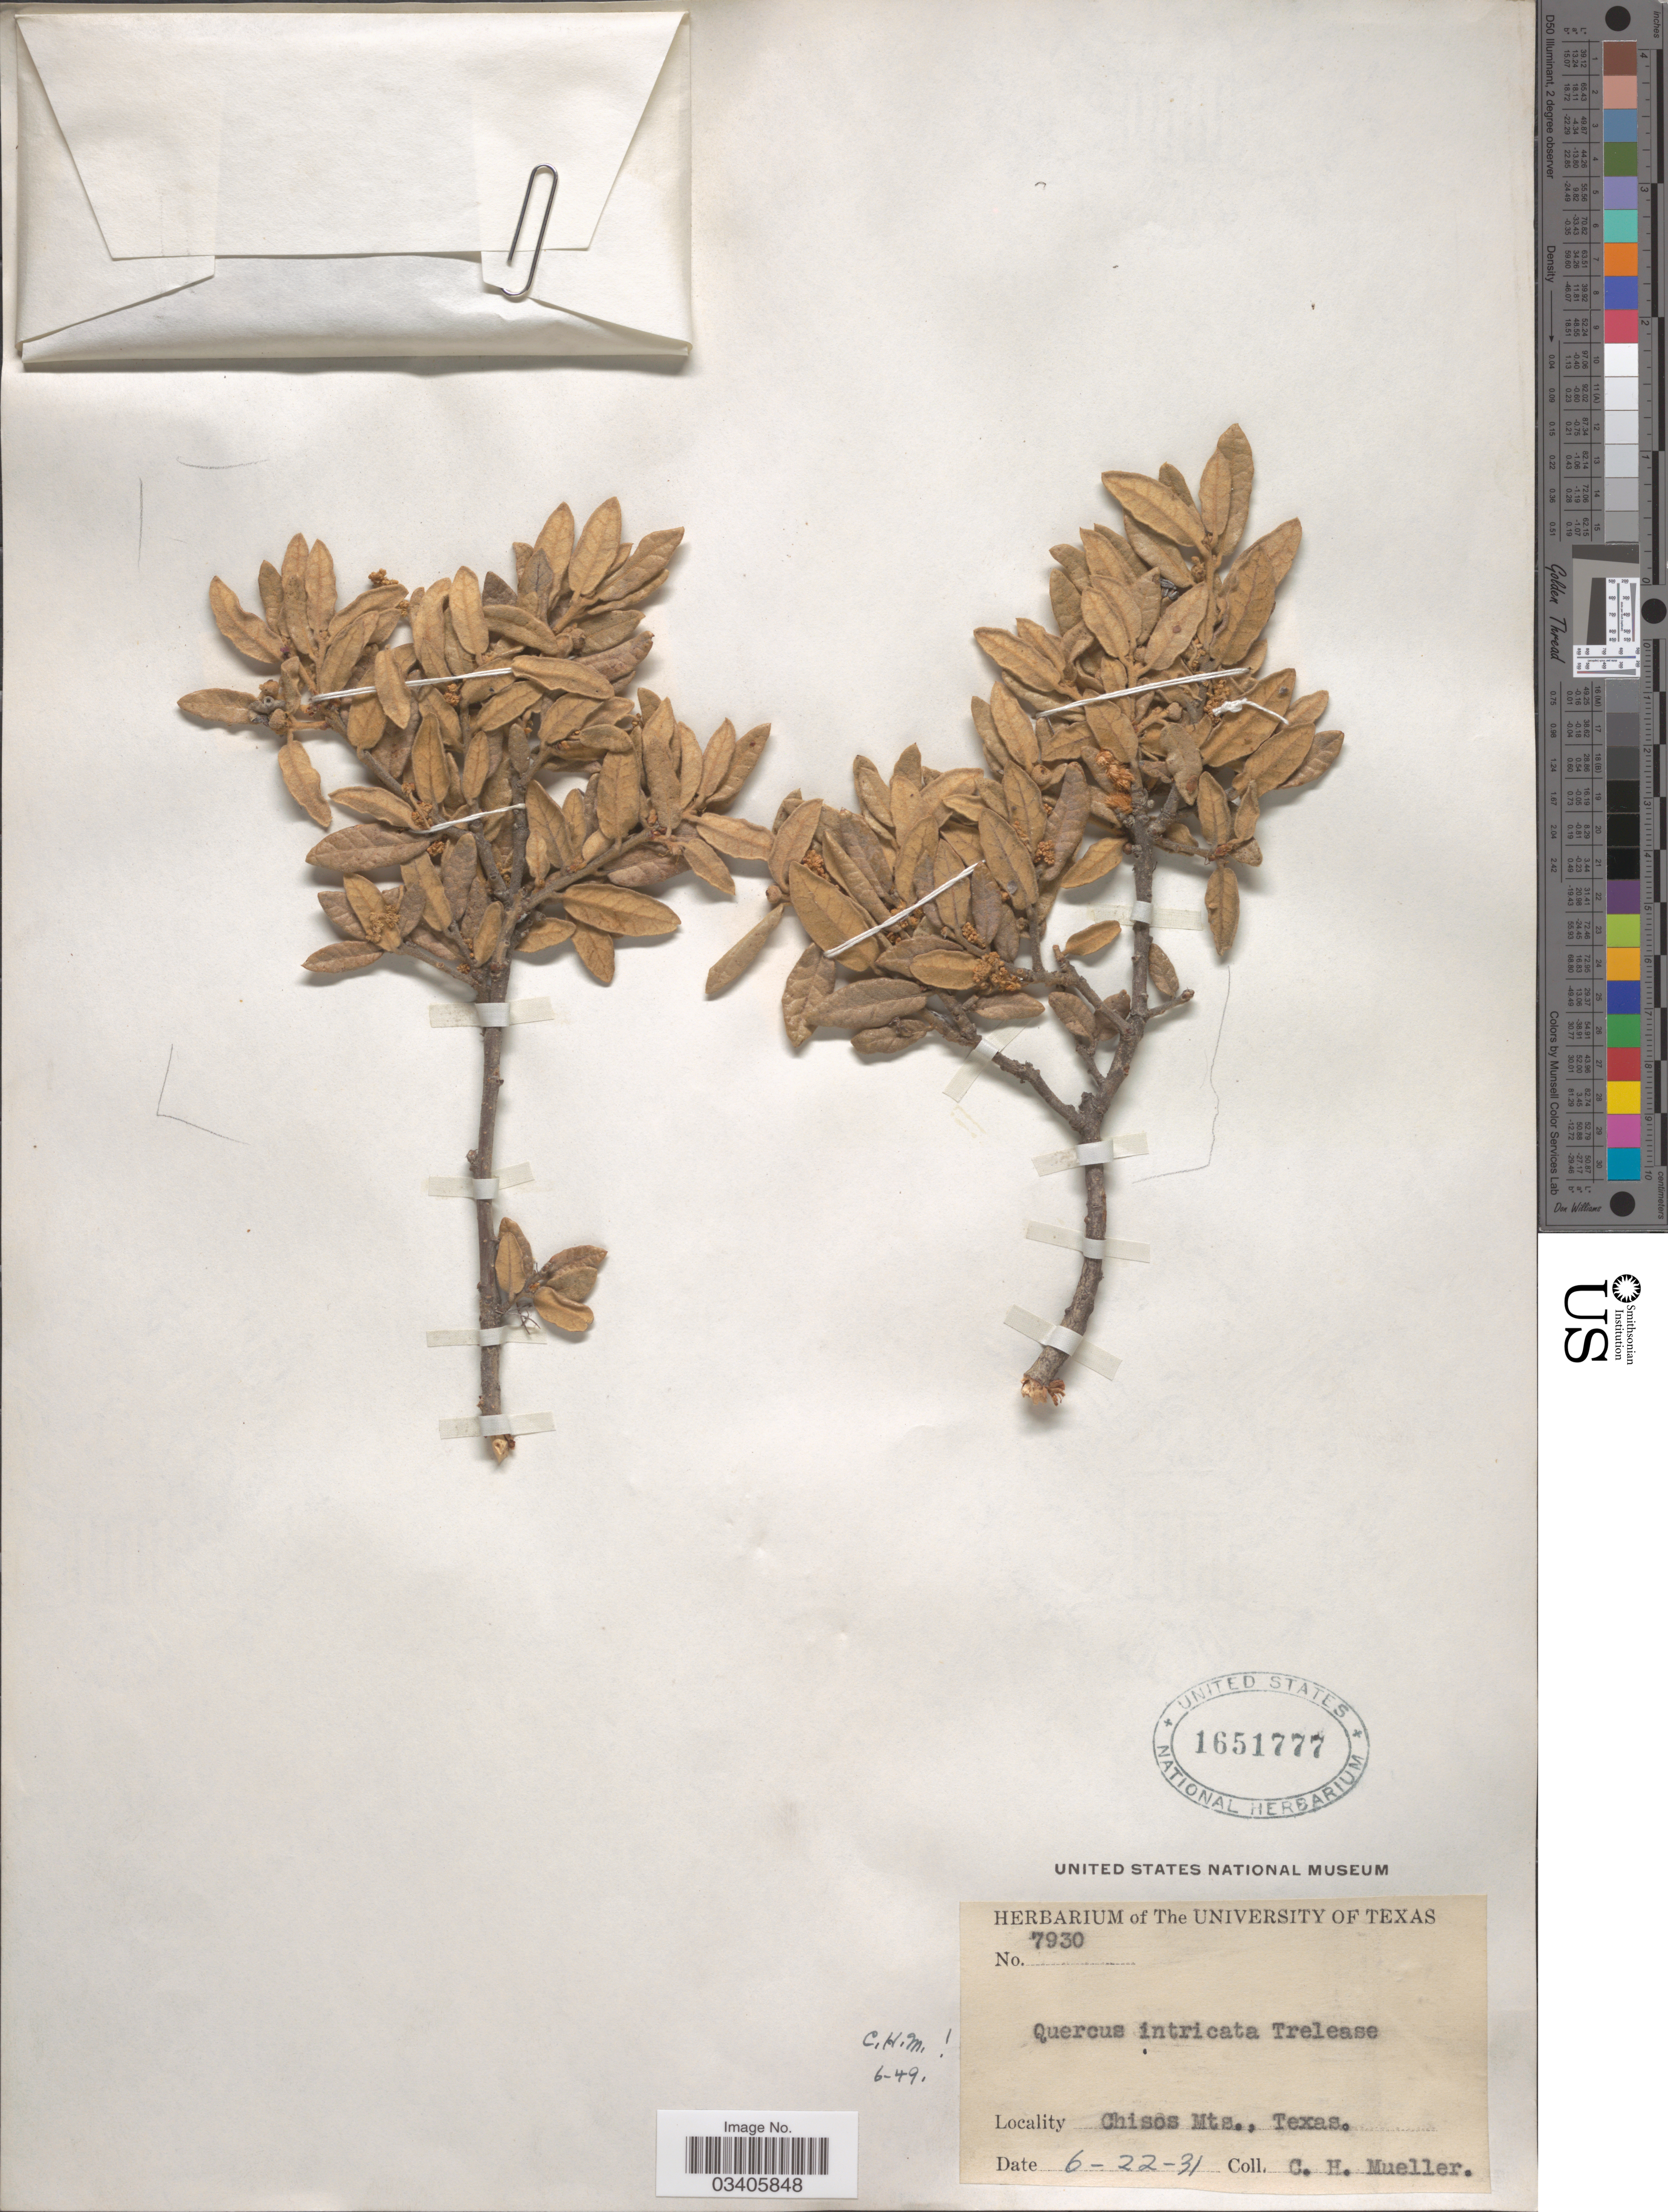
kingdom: Plantae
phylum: Tracheophyta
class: Magnoliopsida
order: Fagales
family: Fagaceae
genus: Quercus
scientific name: Quercus intricata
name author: Trel.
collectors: C. H. Mueller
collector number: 7930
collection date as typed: Transcribed d/m/y: 22/6/31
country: United States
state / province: Texas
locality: Chisos Mts.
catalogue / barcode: US 1651777